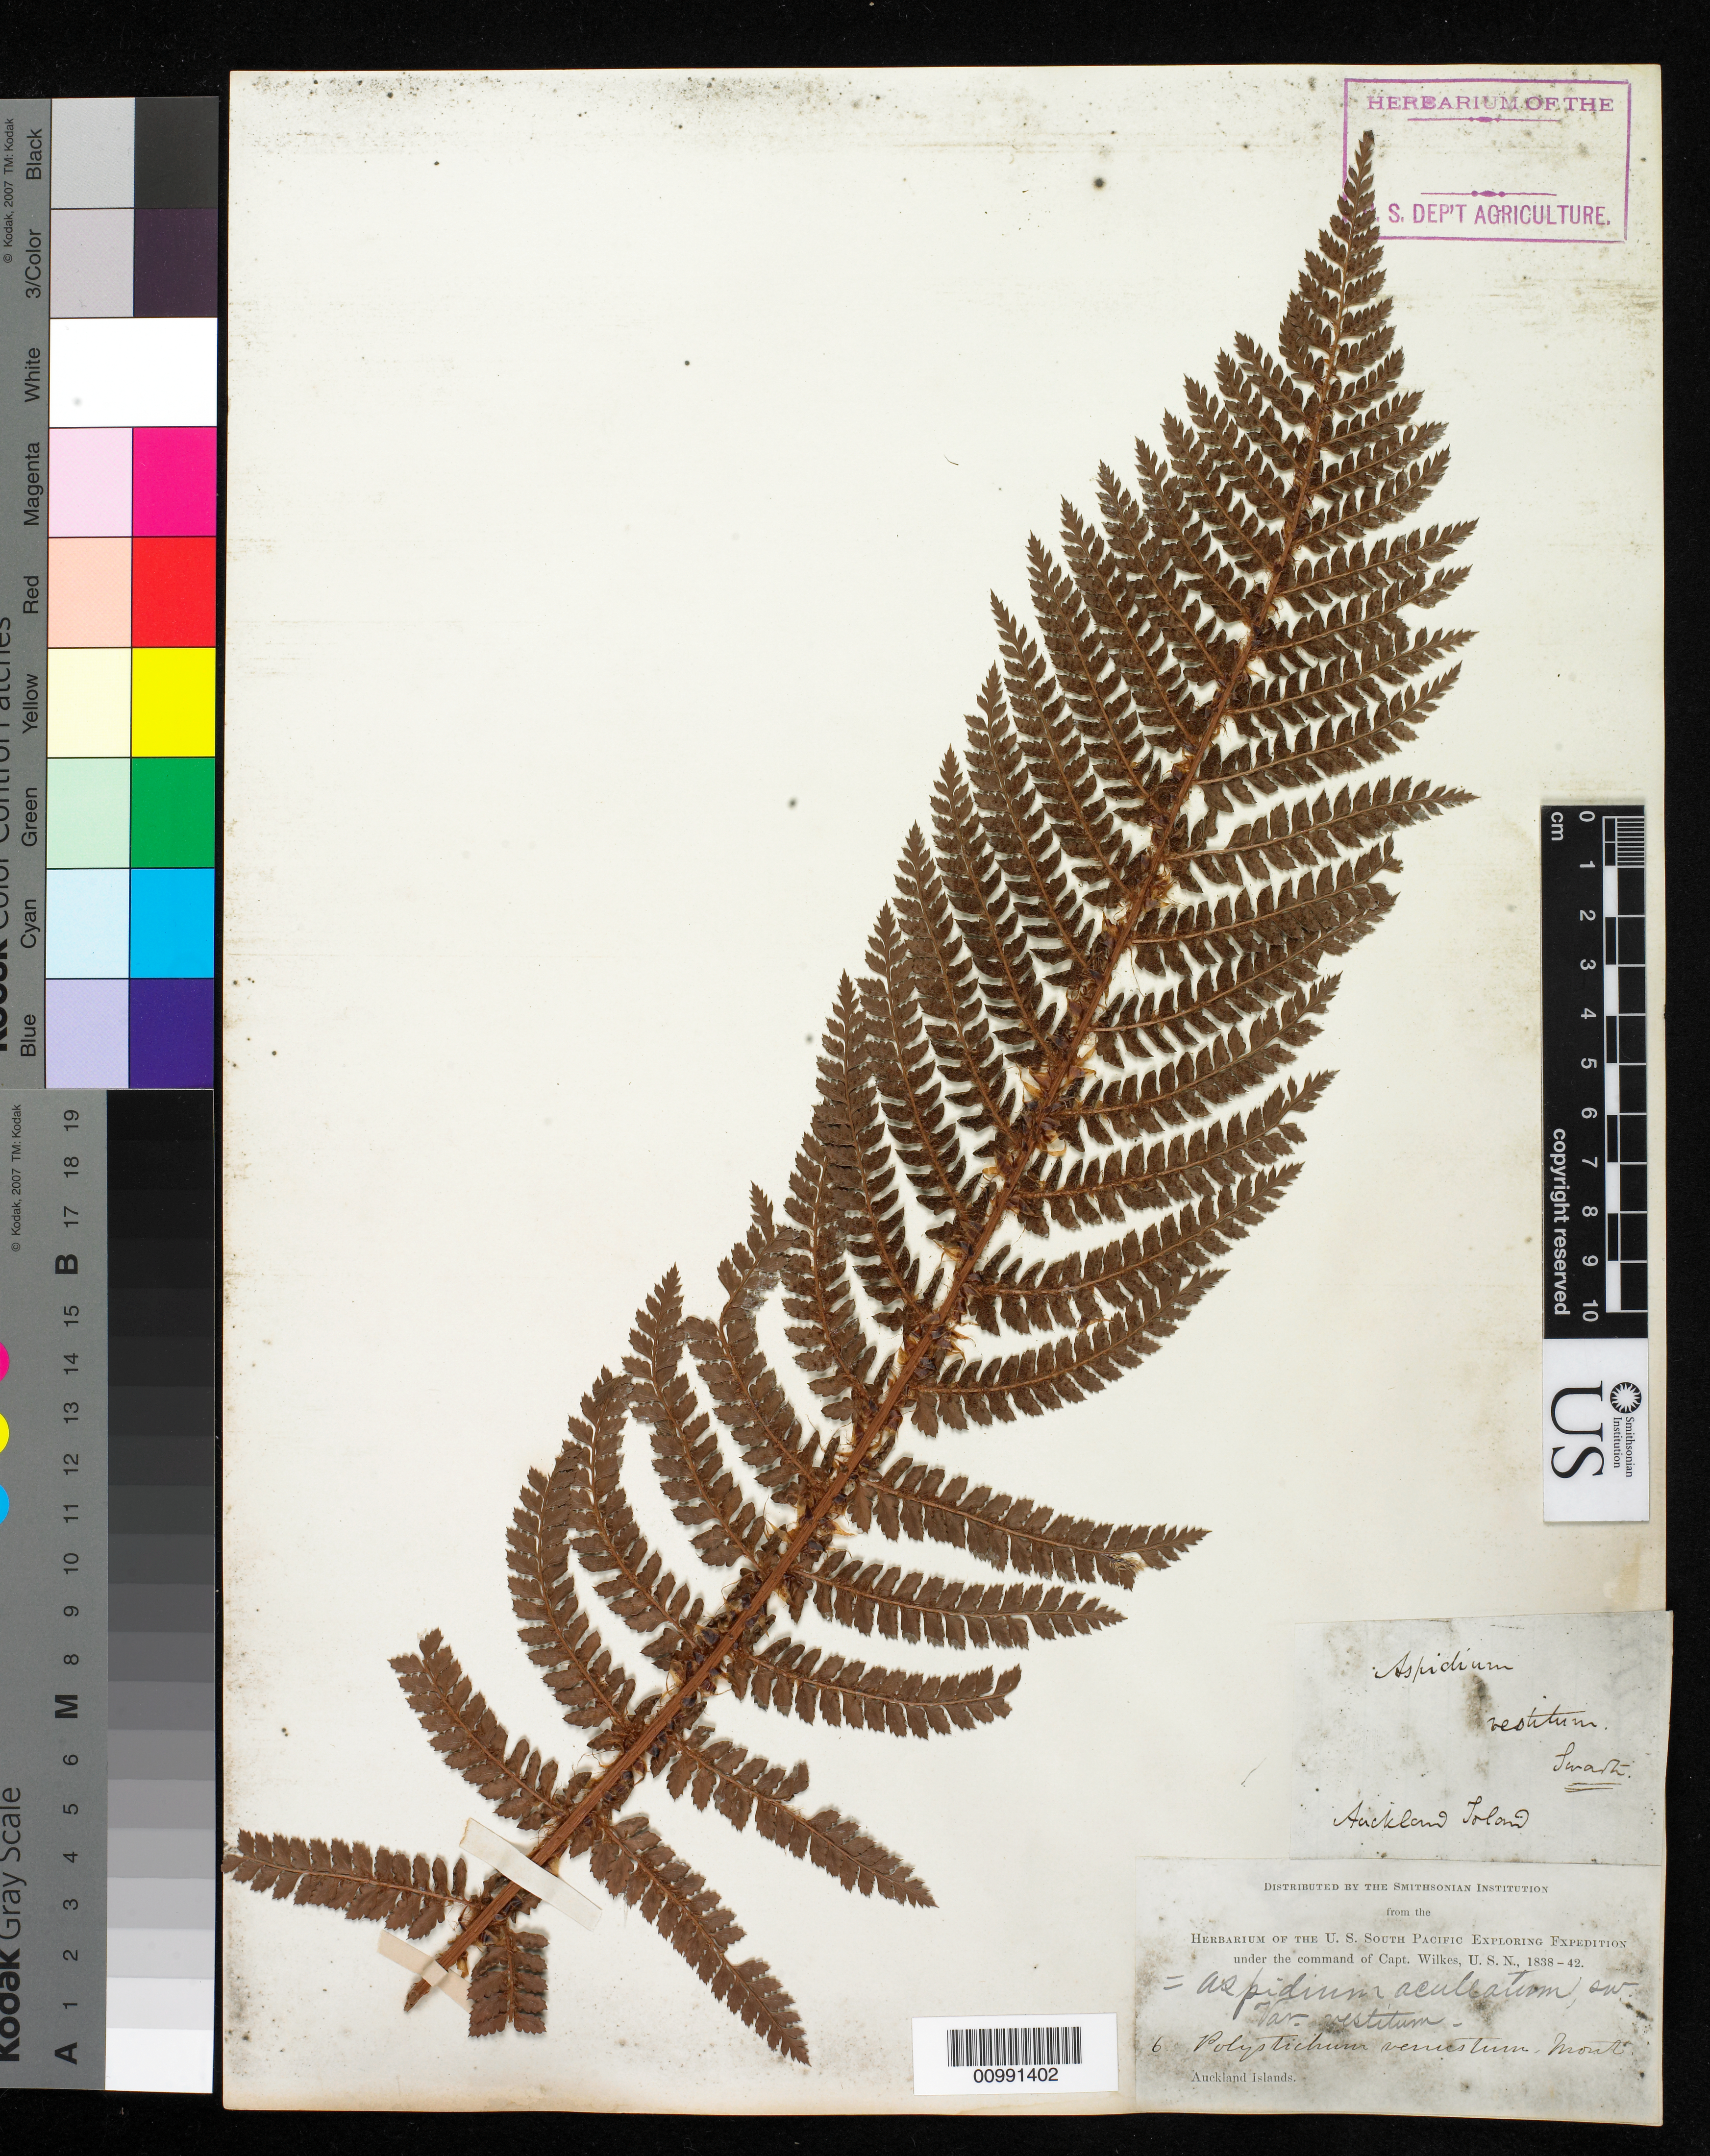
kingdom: Plantae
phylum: Tracheophyta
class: Polypodiopsida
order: Polypodiales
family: Dryopteridaceae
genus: Polystichum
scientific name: Polystichum vestitum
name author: (Sw.) C. Presl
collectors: Wilkes Explor. Exped.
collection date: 1838/1842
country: New Zealand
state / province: Auckland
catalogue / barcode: US 98657